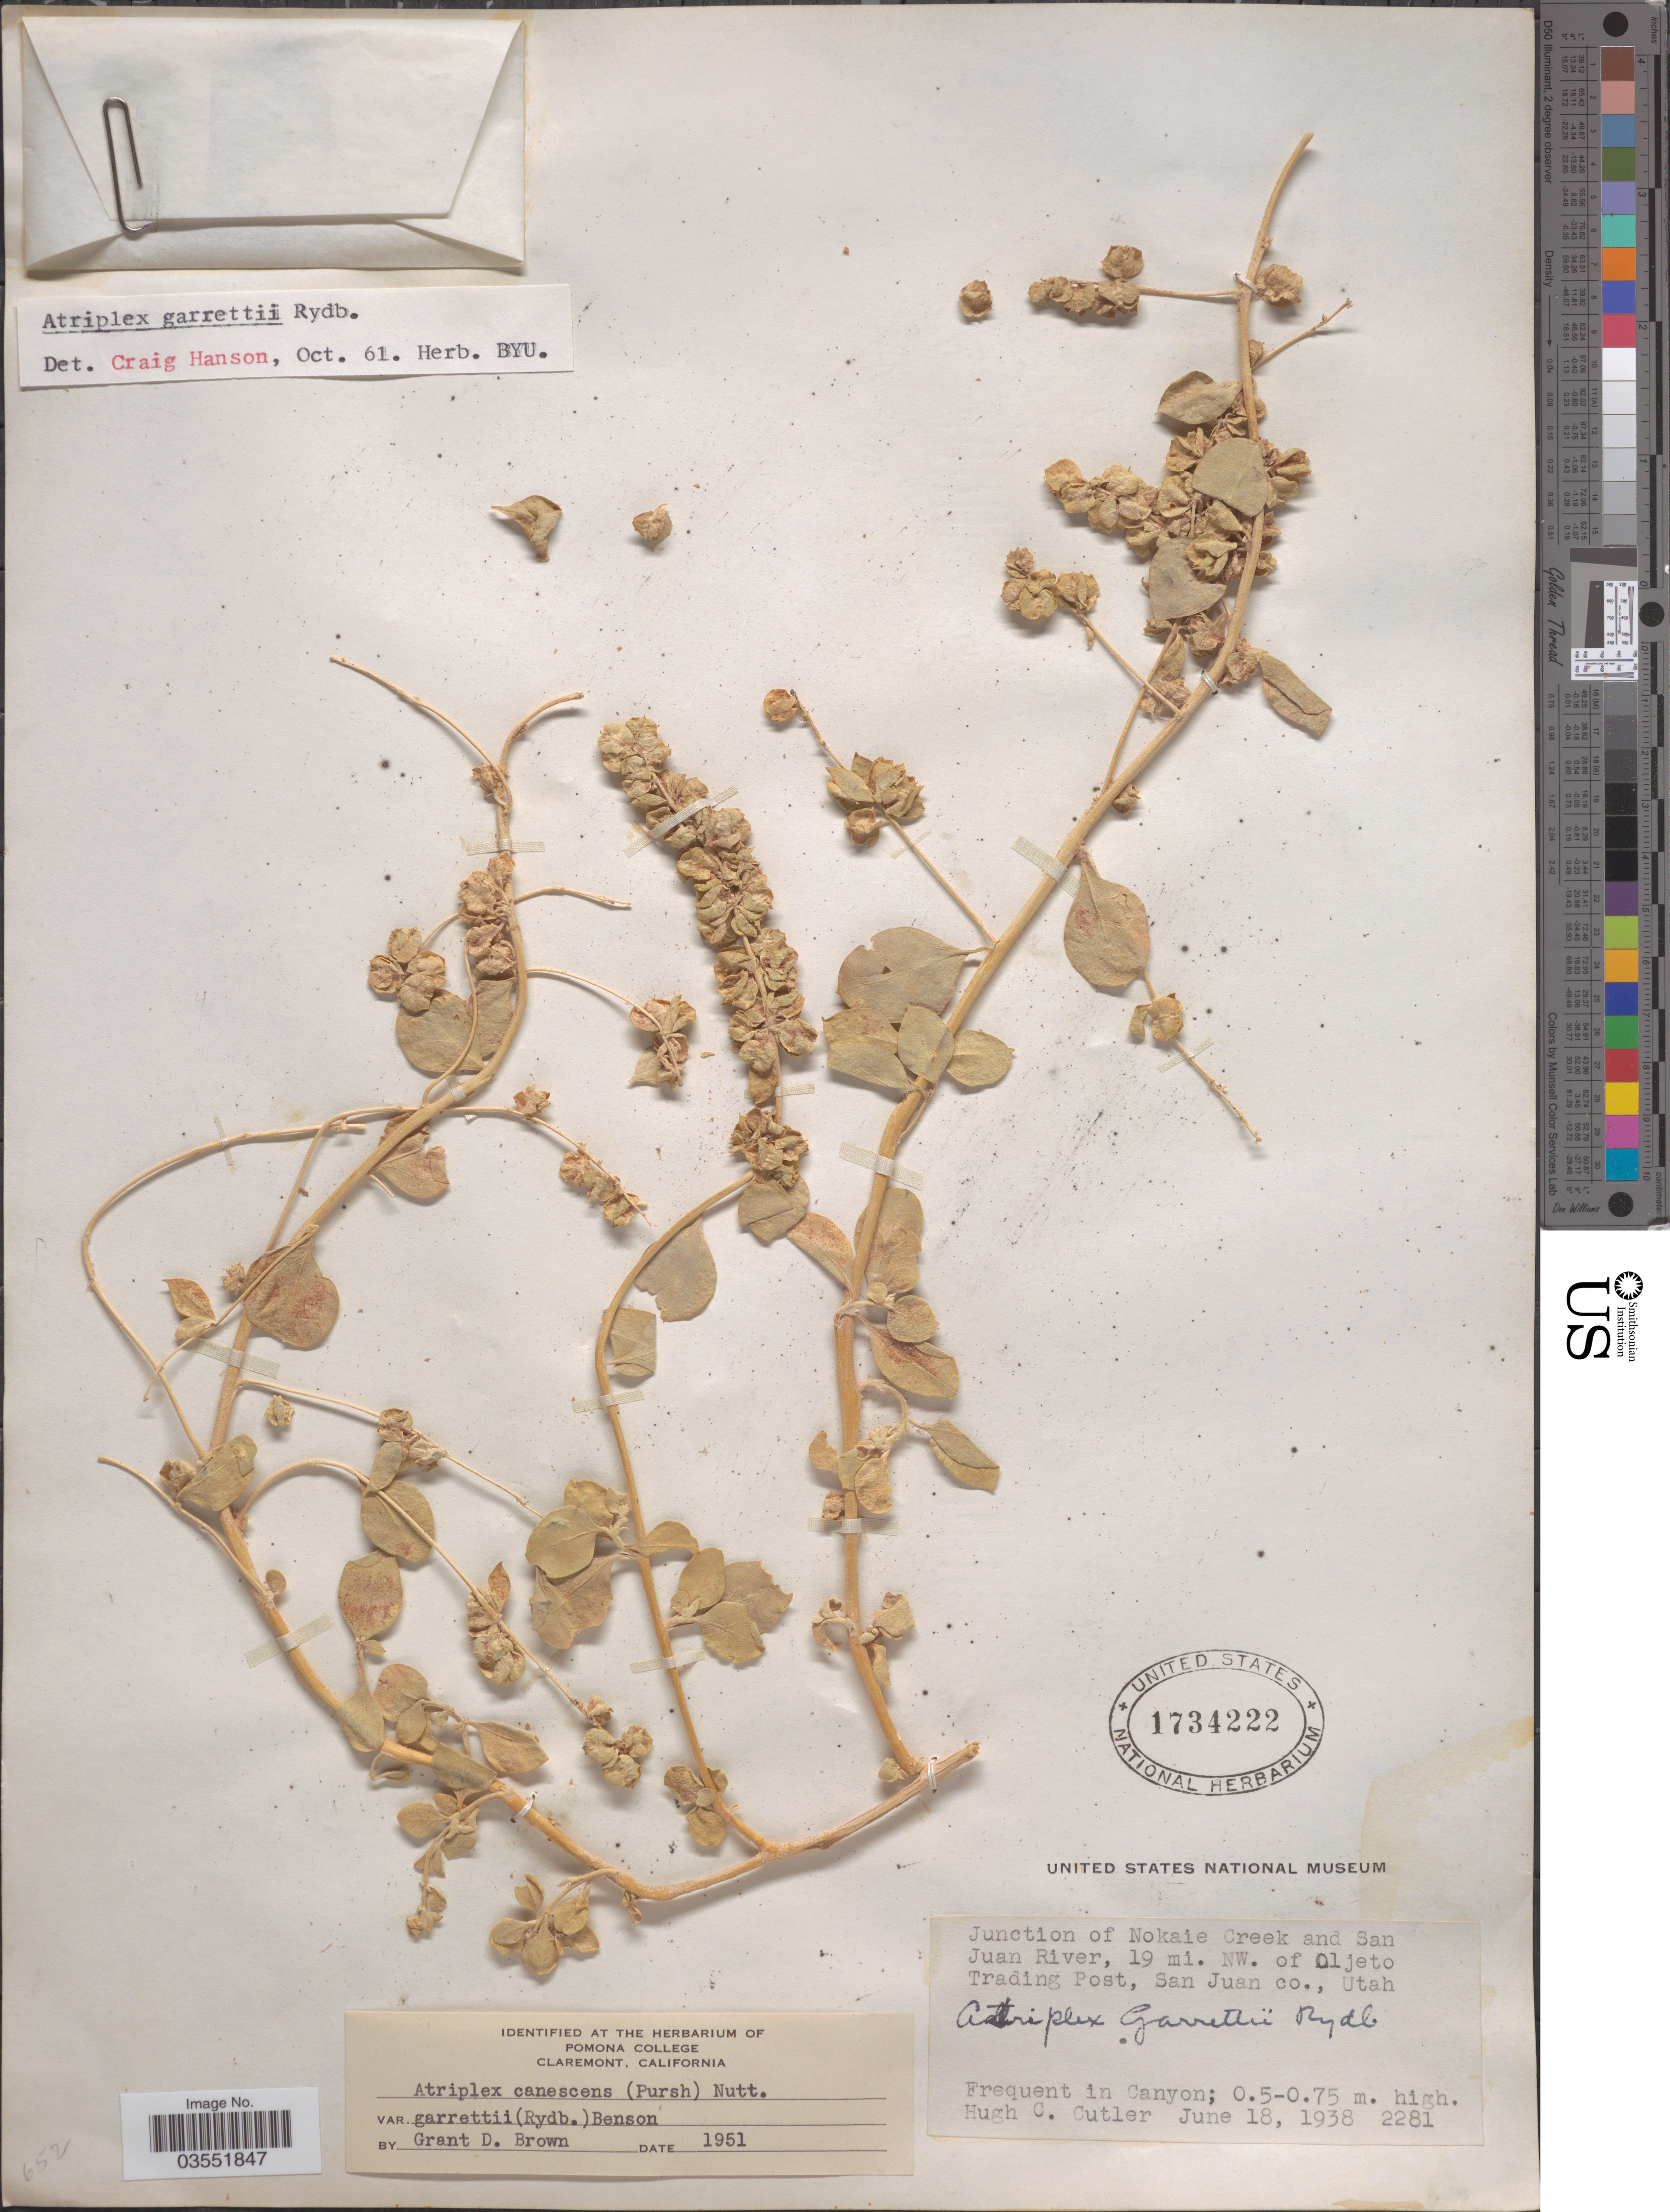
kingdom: Plantae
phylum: Tracheophyta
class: Magnoliopsida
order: Caryophyllales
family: Amaranthaceae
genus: Atriplex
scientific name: Atriplex garrettii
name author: Rydb.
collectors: H. C. Cutler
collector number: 2281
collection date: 1938-06-18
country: United States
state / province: Utah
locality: Nokaie Creek and San Juan River, 19 mi. NW. of Oljeto Trading Post, San Juan co.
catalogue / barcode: US 1734222